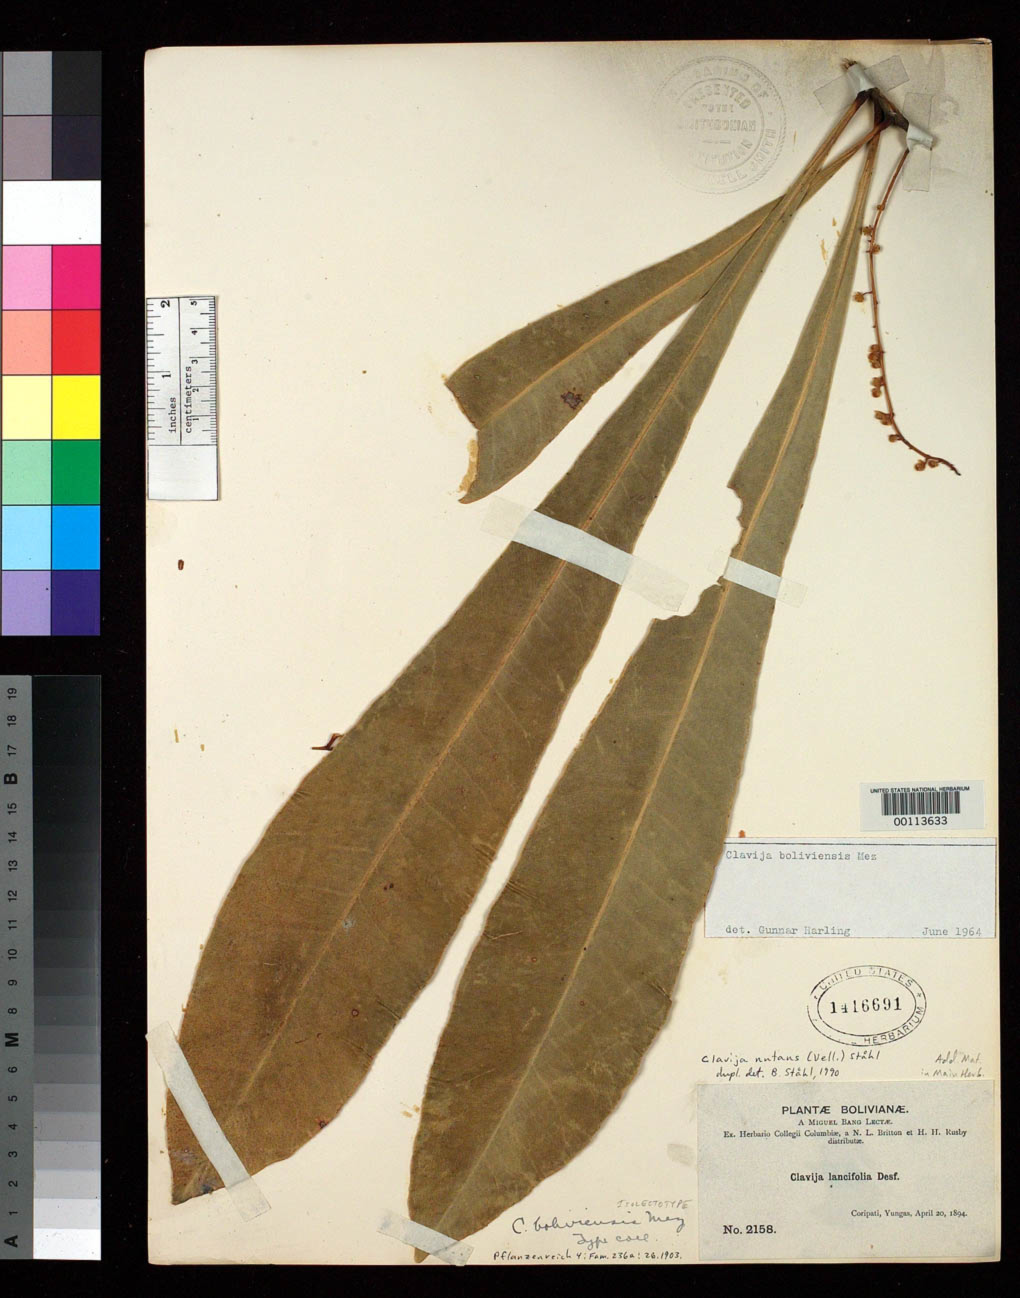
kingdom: Plantae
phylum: Tracheophyta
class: Magnoliopsida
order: Ericales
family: Primulaceae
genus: Clavija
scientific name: Clavija boliviensis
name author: Mez in Engl.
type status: Isolectotype; Syntype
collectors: M. Bang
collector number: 2158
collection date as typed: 20 Apr 1894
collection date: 1894-04-20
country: Bolivia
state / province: La Paz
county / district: Nor Yungas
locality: Coripata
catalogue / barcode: US 1416691